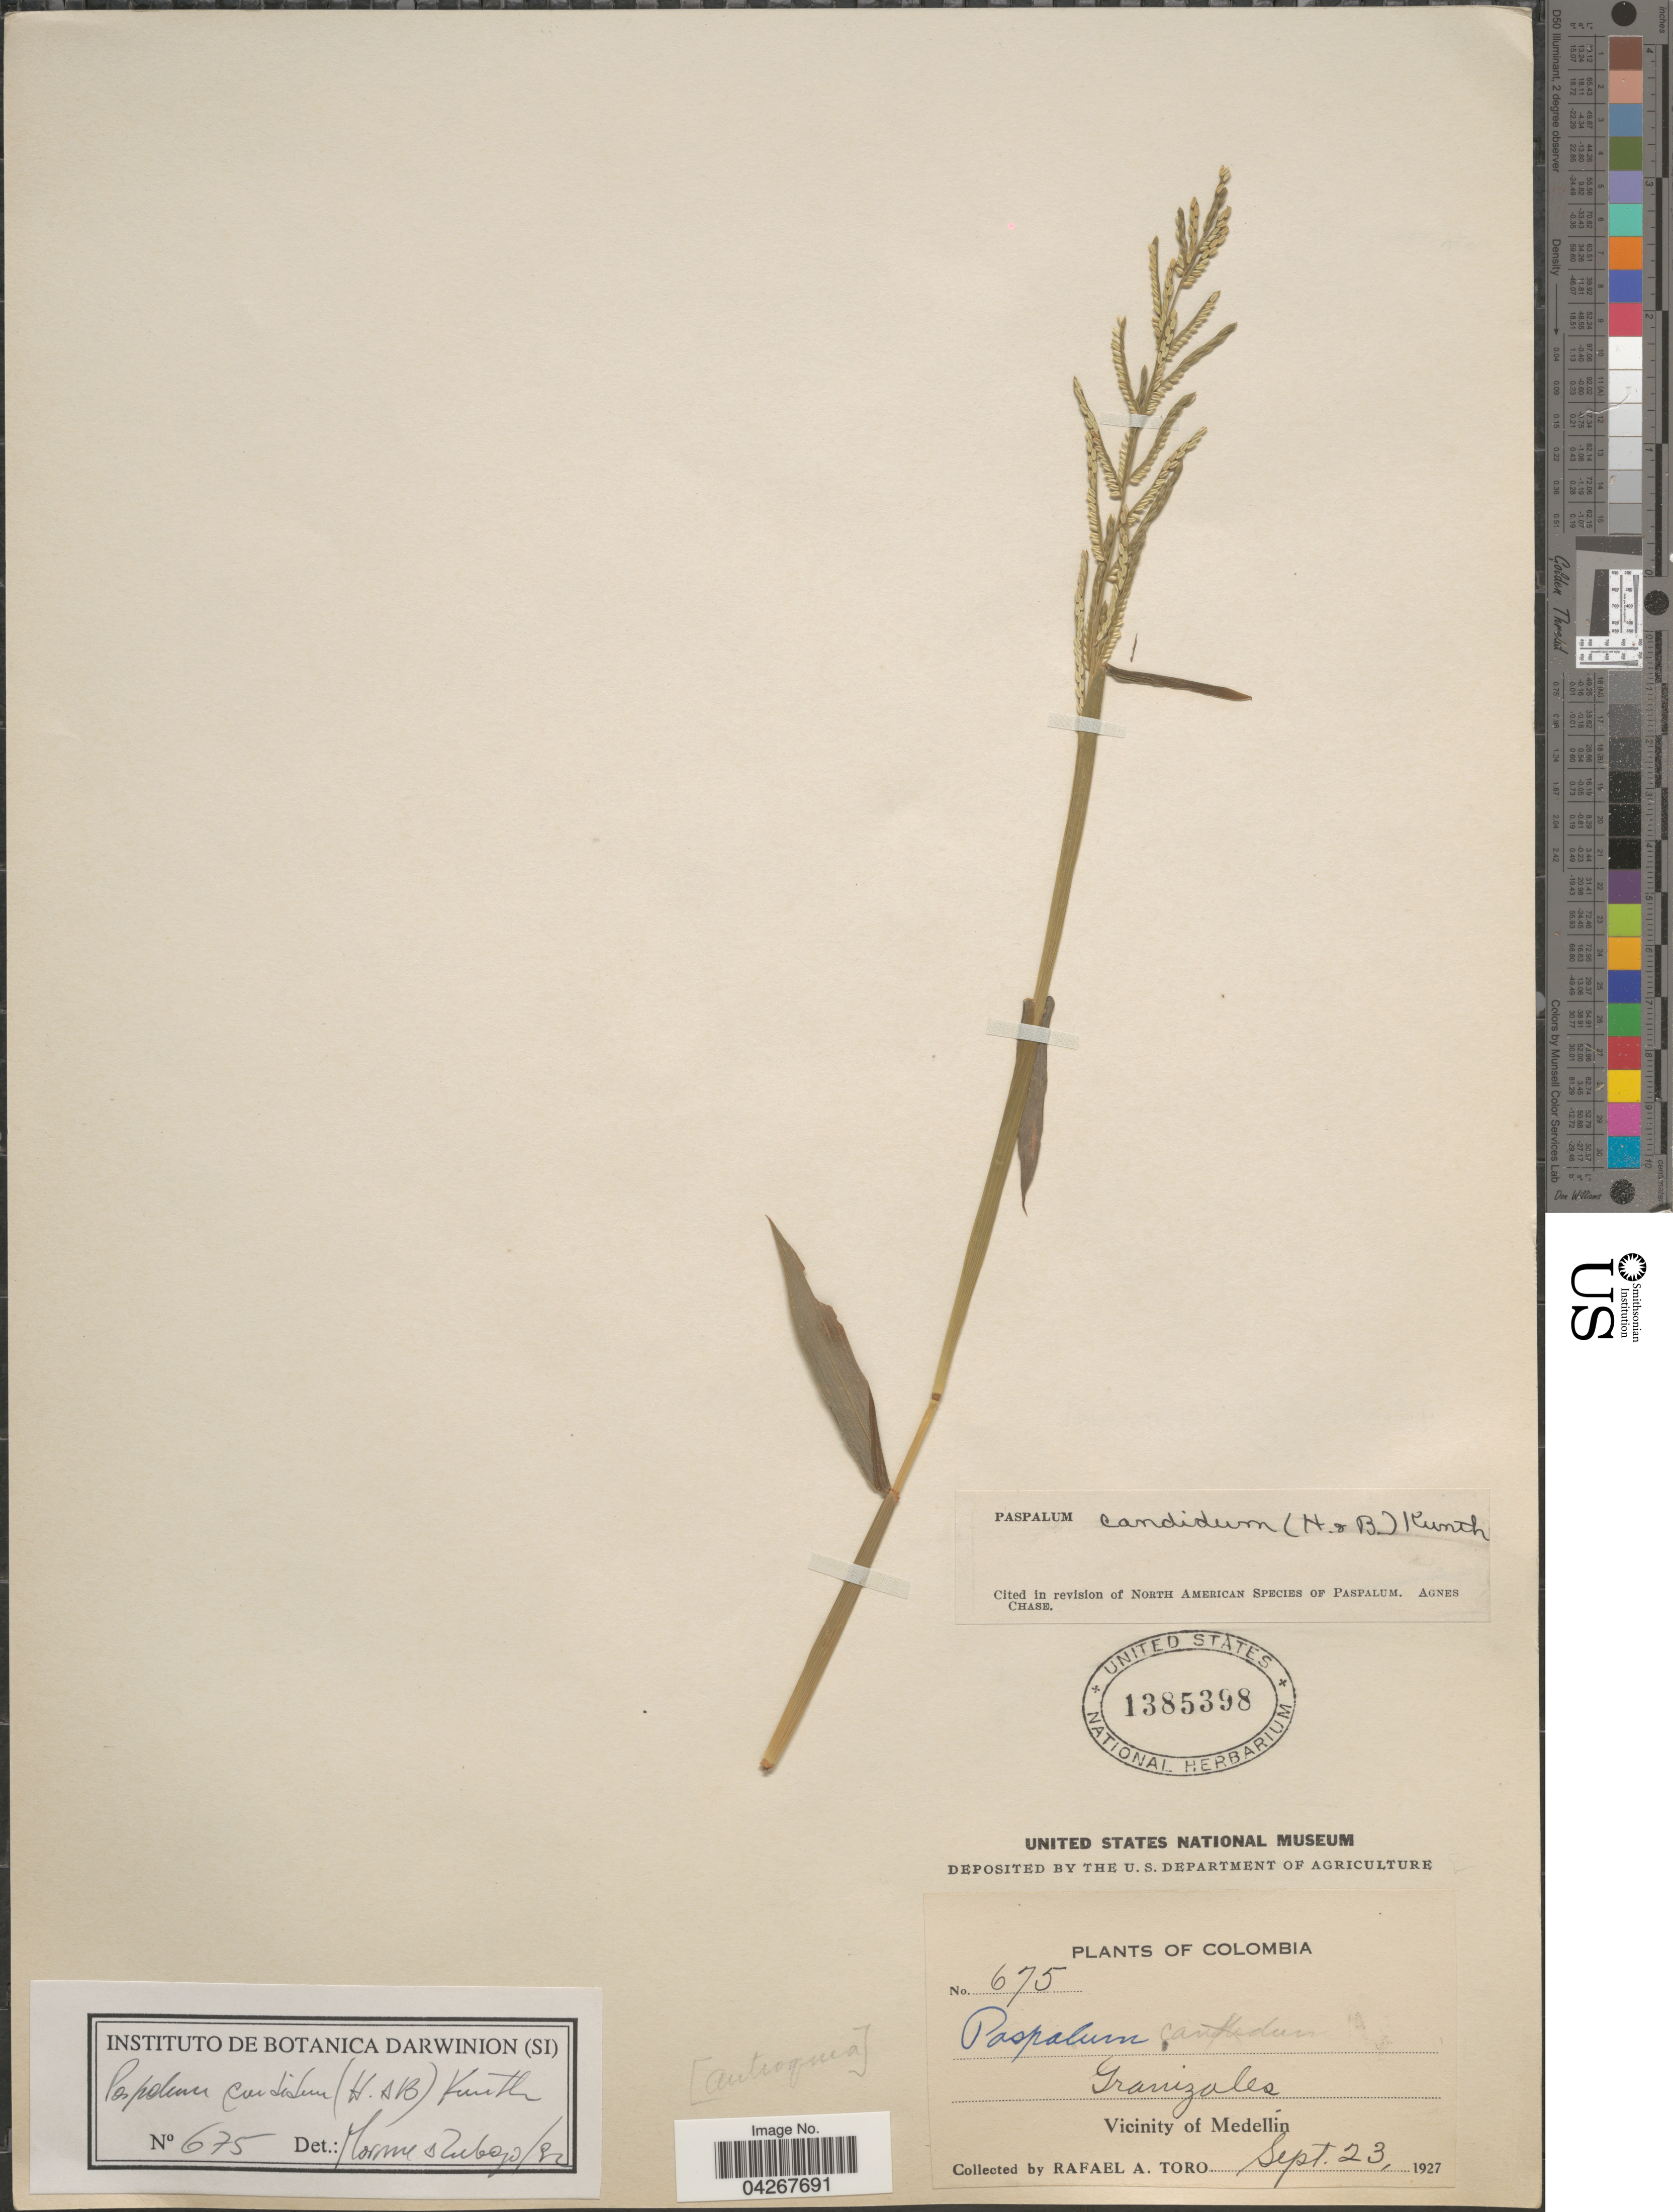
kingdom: Plantae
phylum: Tracheophyta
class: Liliopsida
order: Poales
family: Poaceae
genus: Paspalum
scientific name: Paspalum candidum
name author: (Humb. & Bonpl. ex Fleugge) Kunth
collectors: R. A. Toro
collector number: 675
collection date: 1927-09-23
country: Colombia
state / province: Antioquia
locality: Granizales. Vicinity of Medellín.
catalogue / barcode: US 1385398